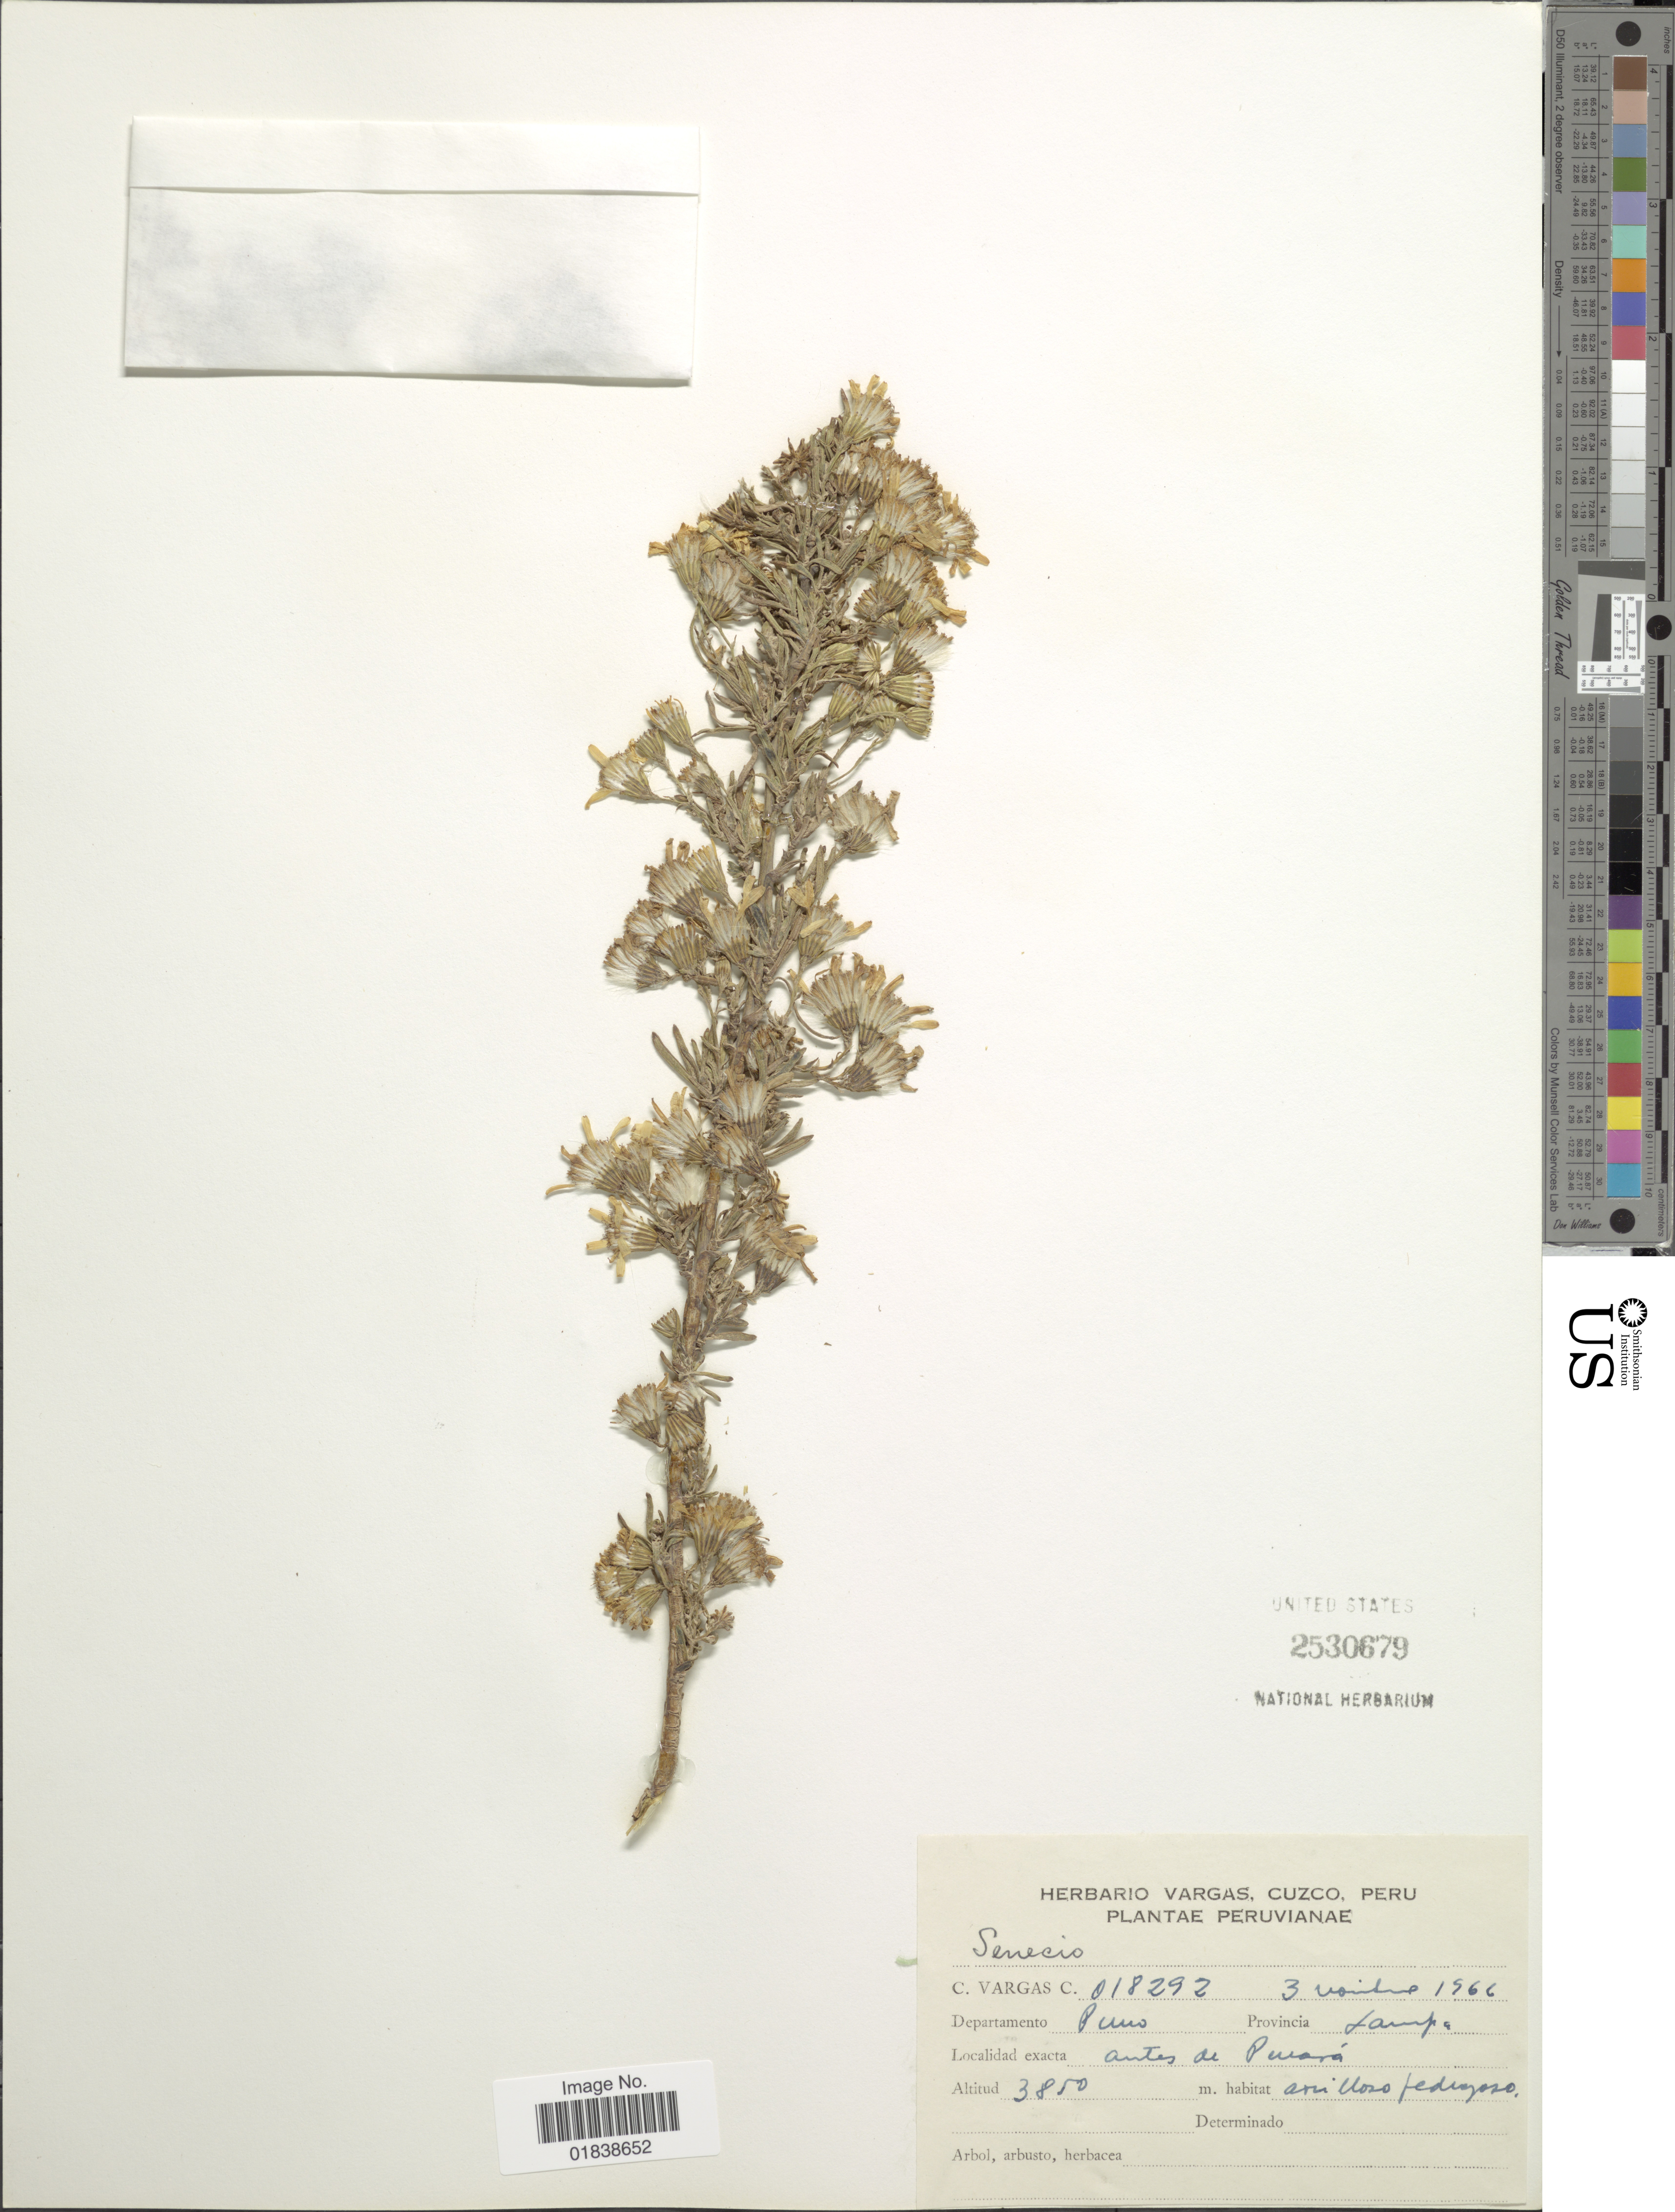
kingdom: Plantae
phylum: Tracheophyta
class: Magnoliopsida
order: Asterales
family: Asteraceae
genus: Senecio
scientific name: Senecio sp.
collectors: C. Vargas Calderón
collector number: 018292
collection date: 1966-11-03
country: Peru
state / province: Puno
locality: Provincia Lampa, antes de Pucara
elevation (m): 3850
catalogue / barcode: US 2530679